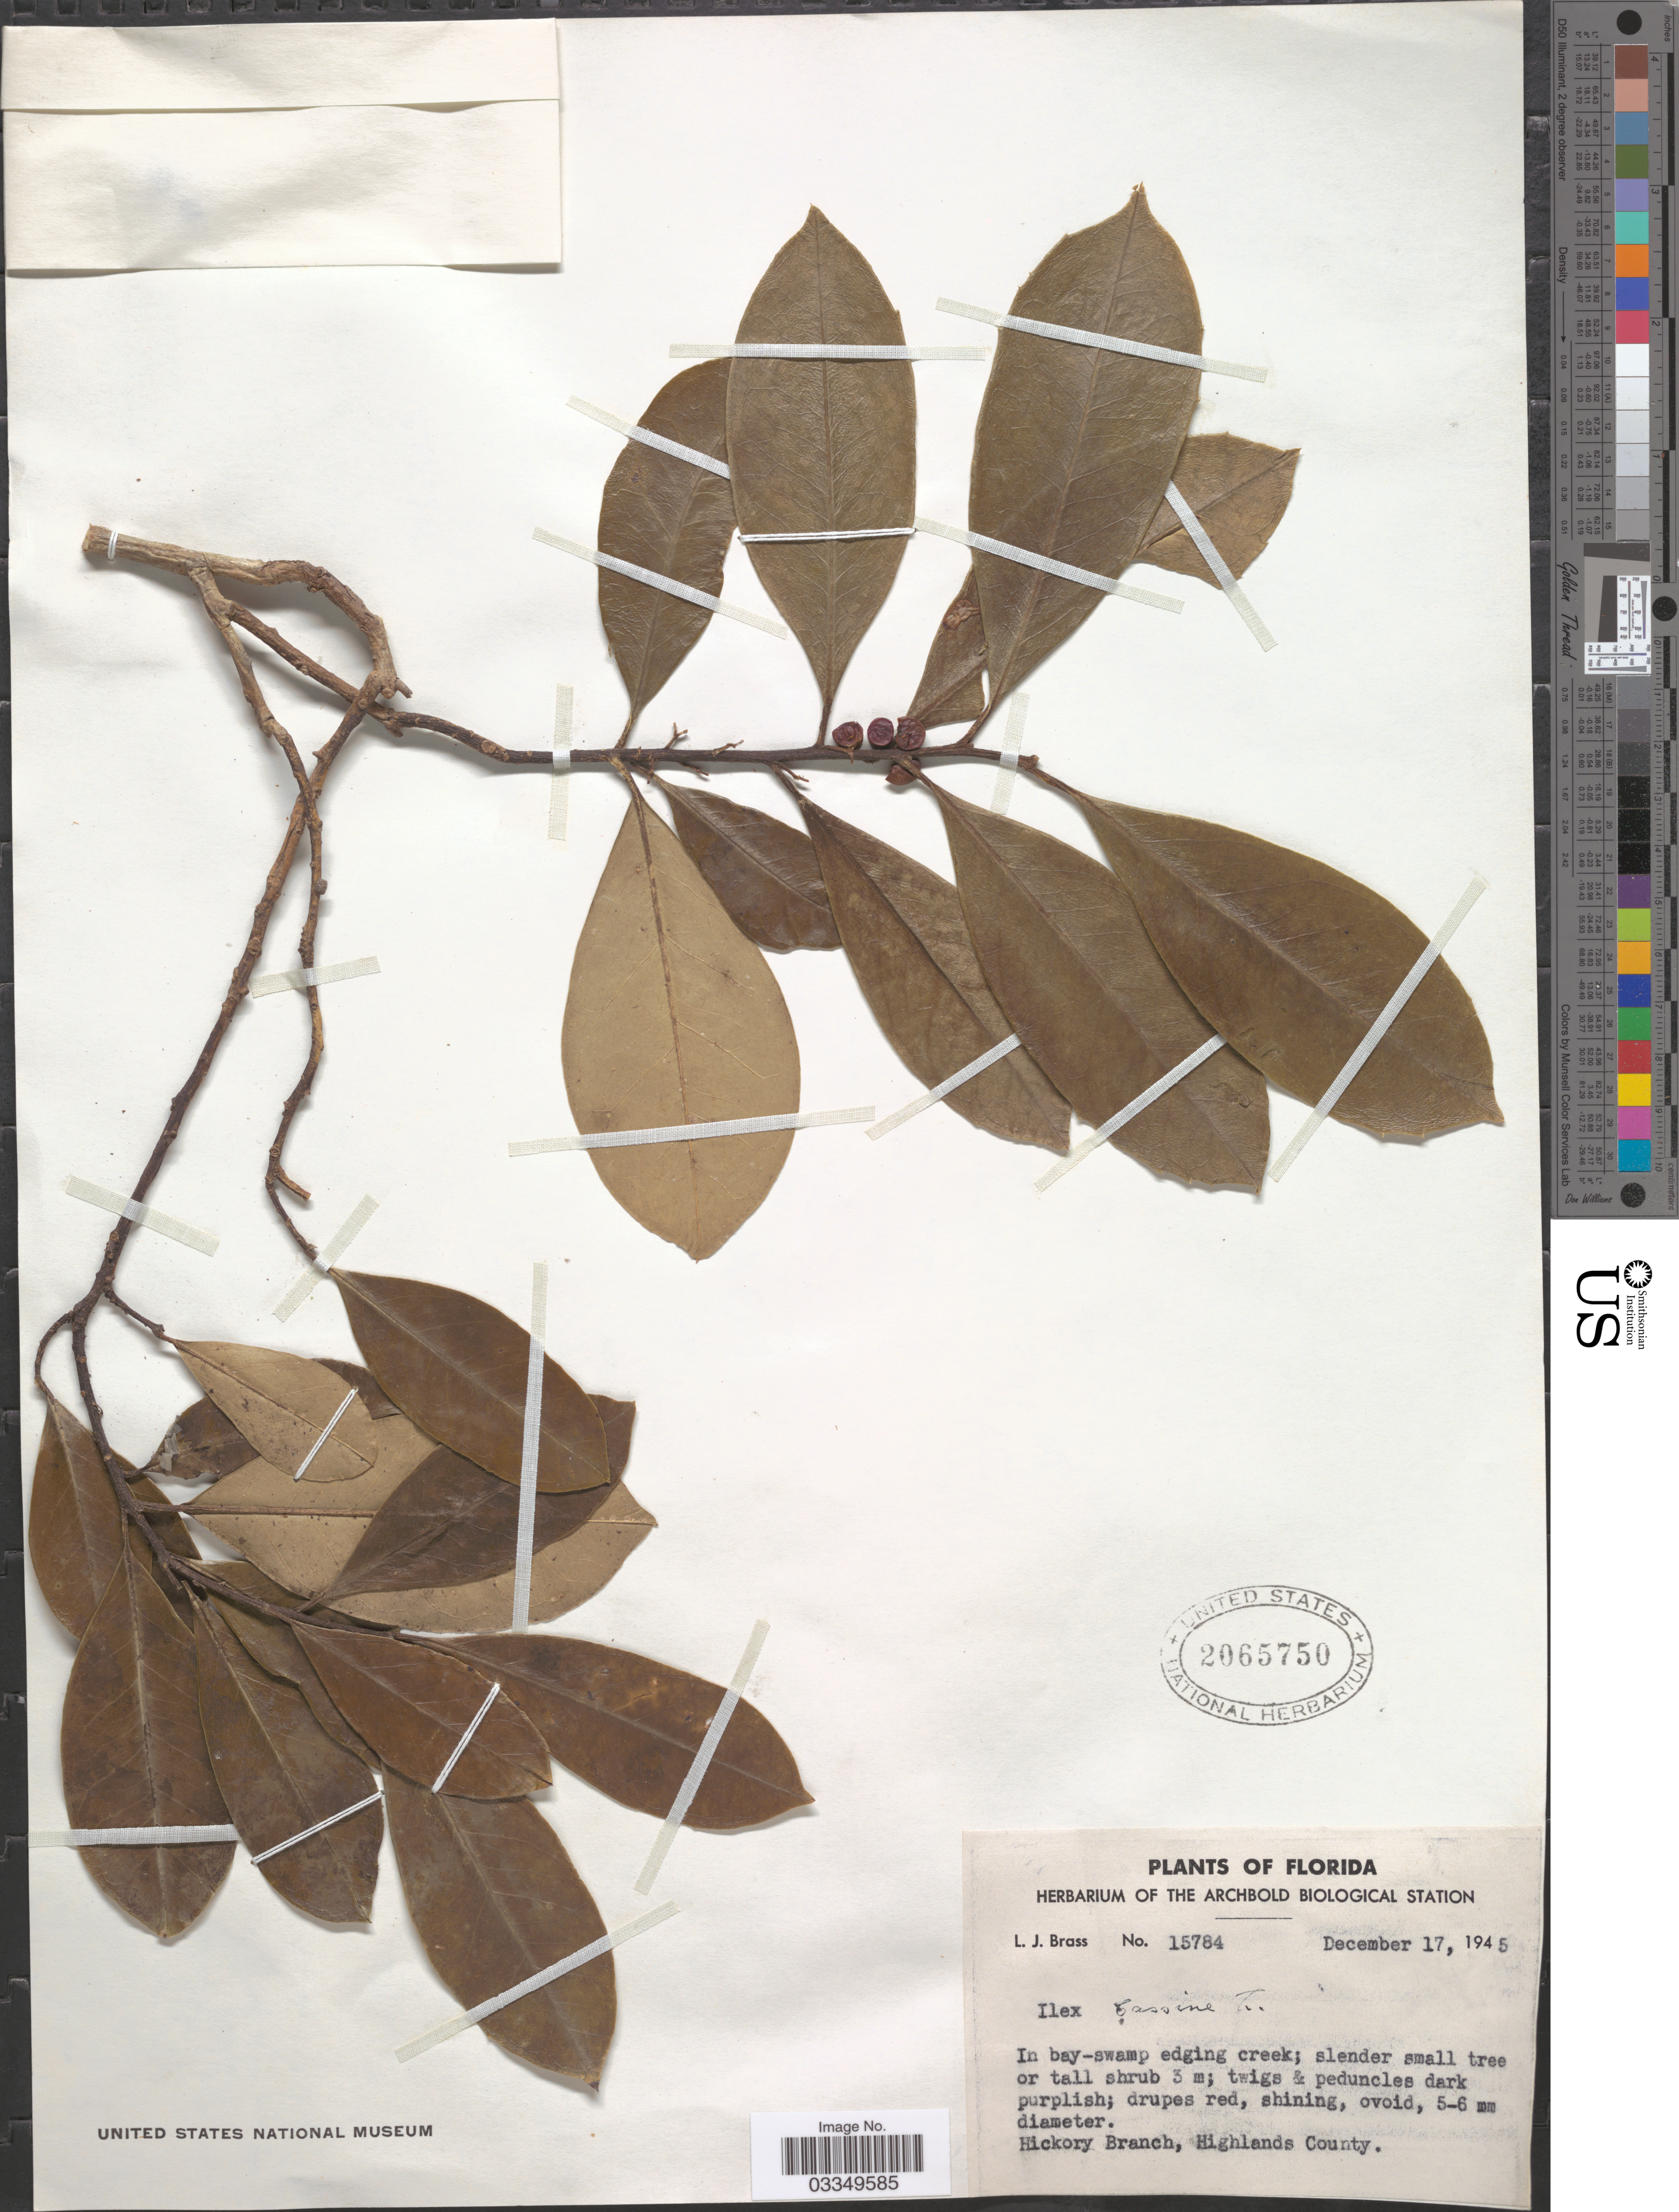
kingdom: Plantae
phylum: Tracheophyta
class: Magnoliopsida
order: Aquifoliales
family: Aquifoliaceae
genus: Ilex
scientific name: Ilex cassine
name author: L.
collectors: L. J. Brass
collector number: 15784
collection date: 1945-12-17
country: United States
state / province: Florida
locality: Hickory Branch, Highlands County.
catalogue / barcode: US 2065750